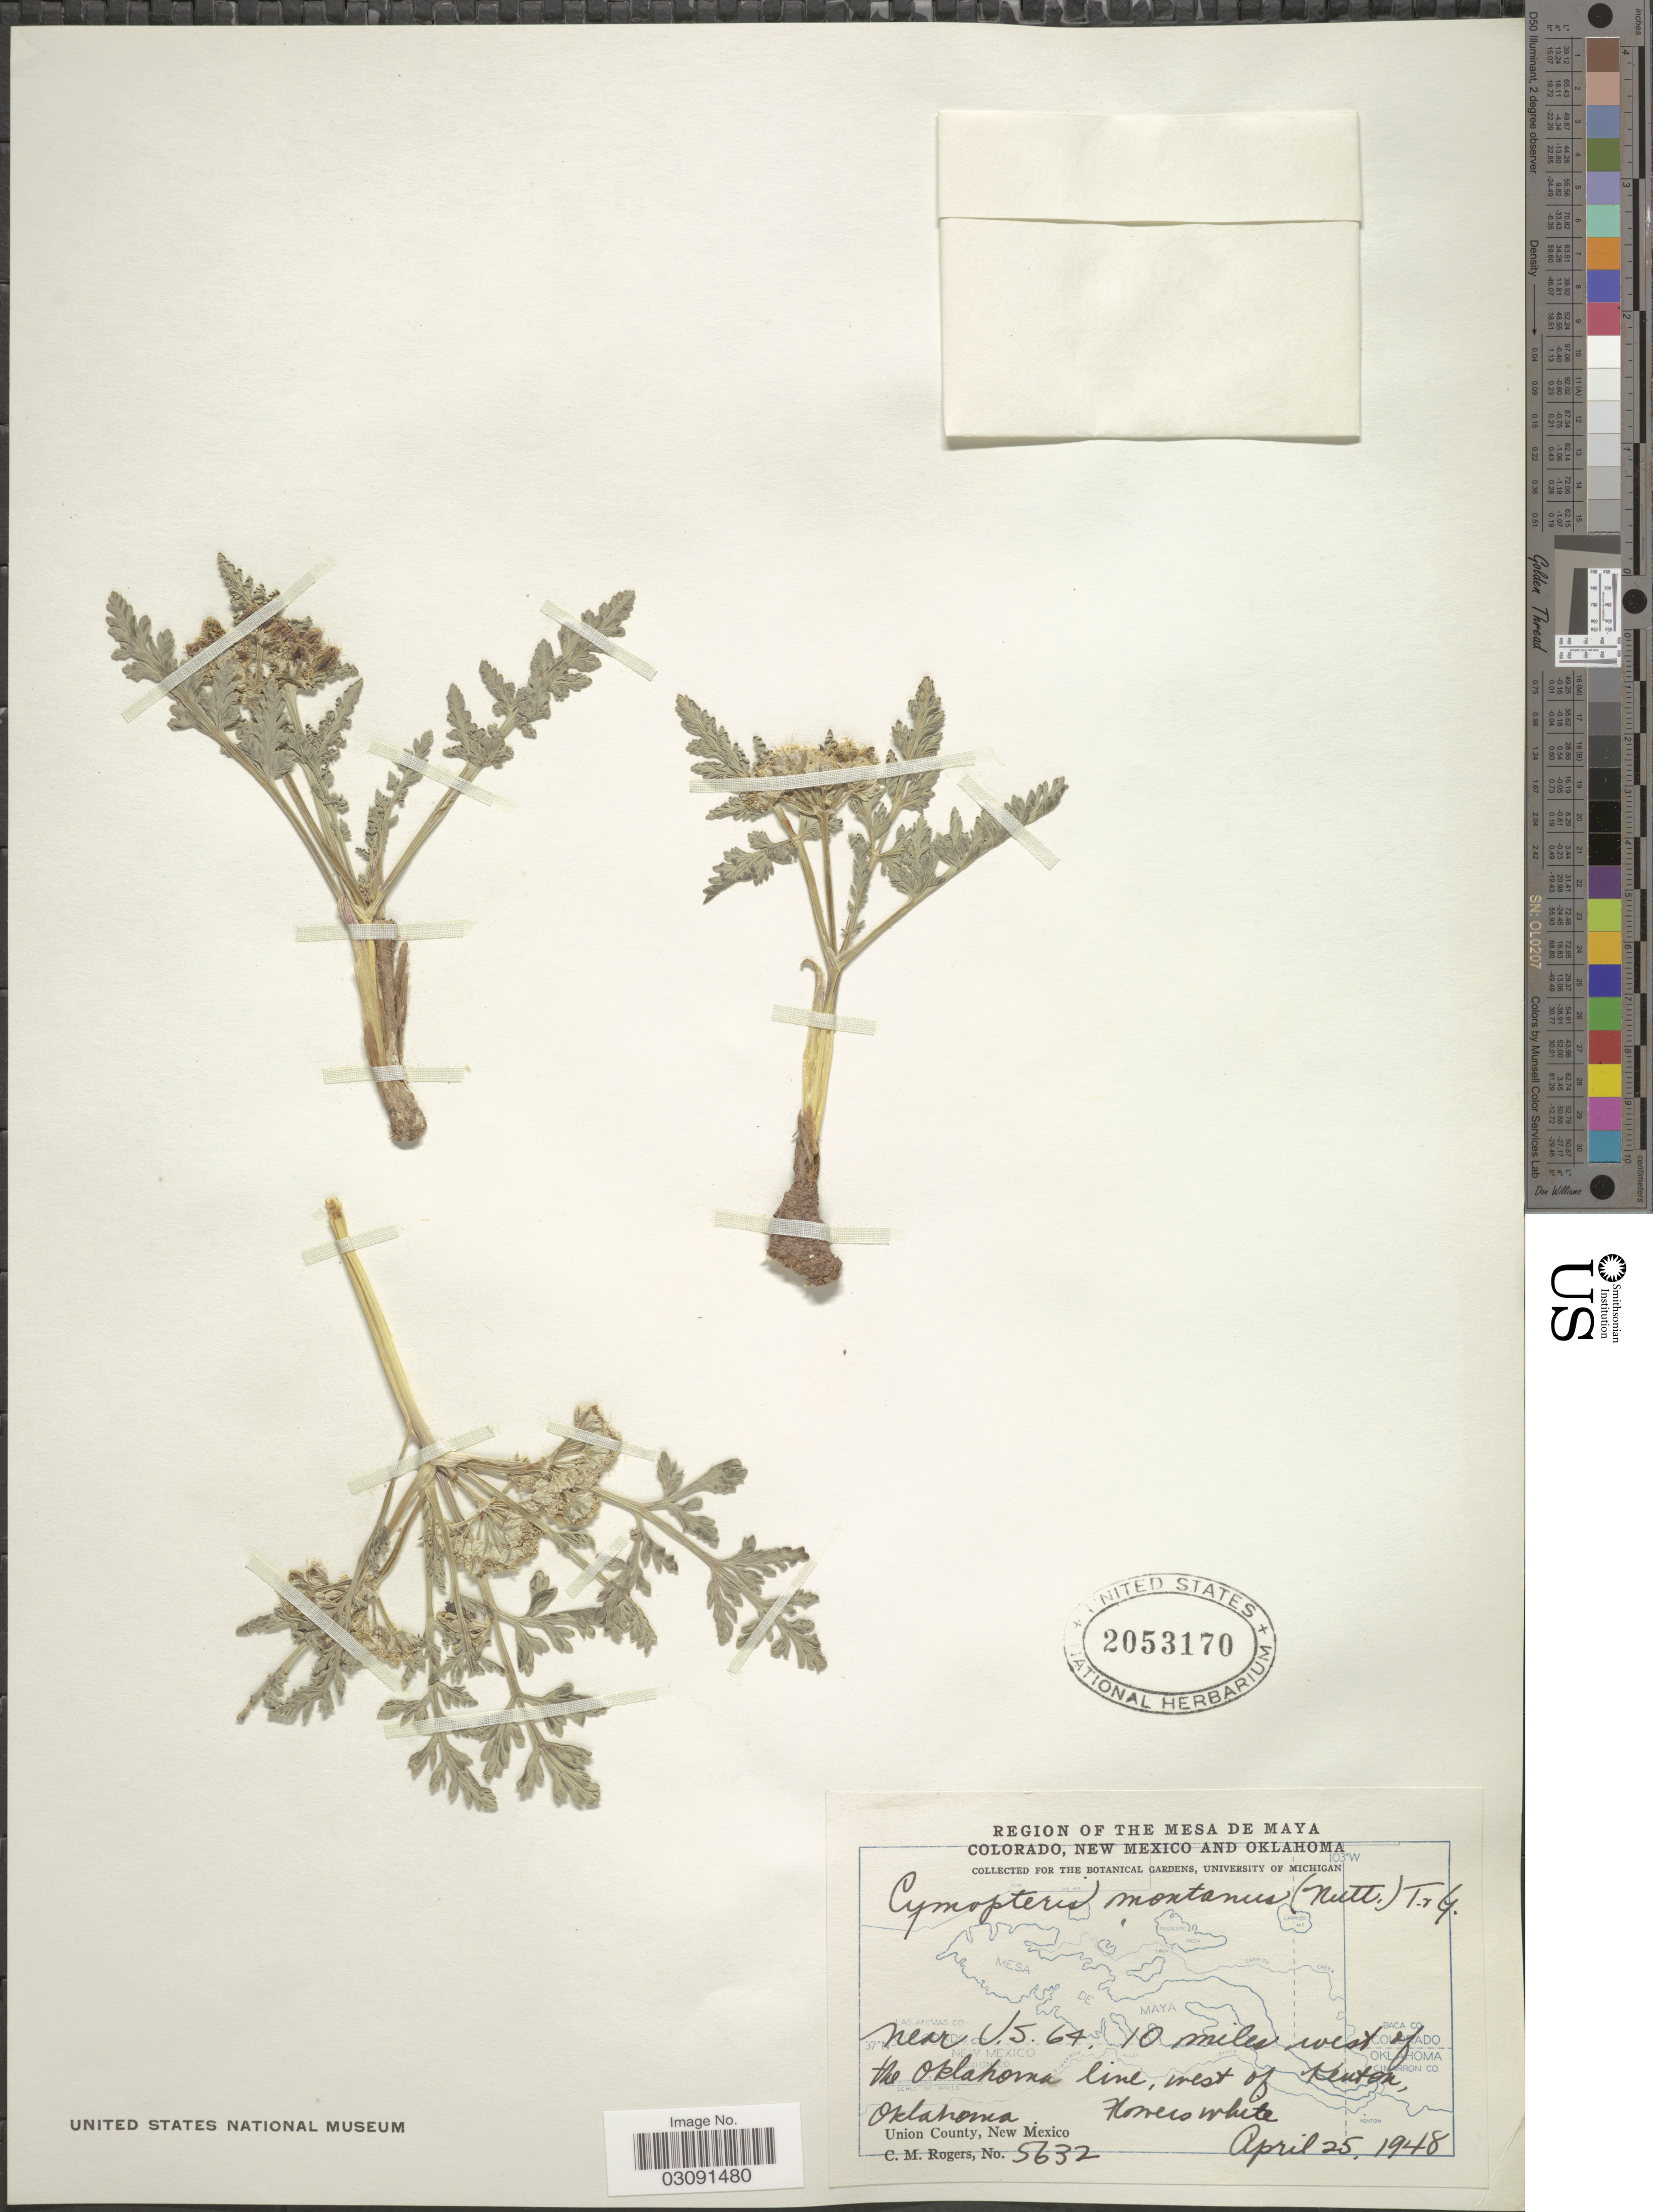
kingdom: Plantae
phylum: Tracheophyta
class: Magnoliopsida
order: Apiales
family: Apiaceae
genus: Cymopterus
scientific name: Cymopterus montanus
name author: Torr. & A. Gray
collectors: C. M. Rogers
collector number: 5632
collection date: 1948-04-25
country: United States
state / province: New Mexico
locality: Region of the Mesa De Maya, near U.S. 64, 10 miles west of the Oklahoma line, west of Kenton, Oklahoma, Union County, New Mexico.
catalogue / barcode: US 2053170